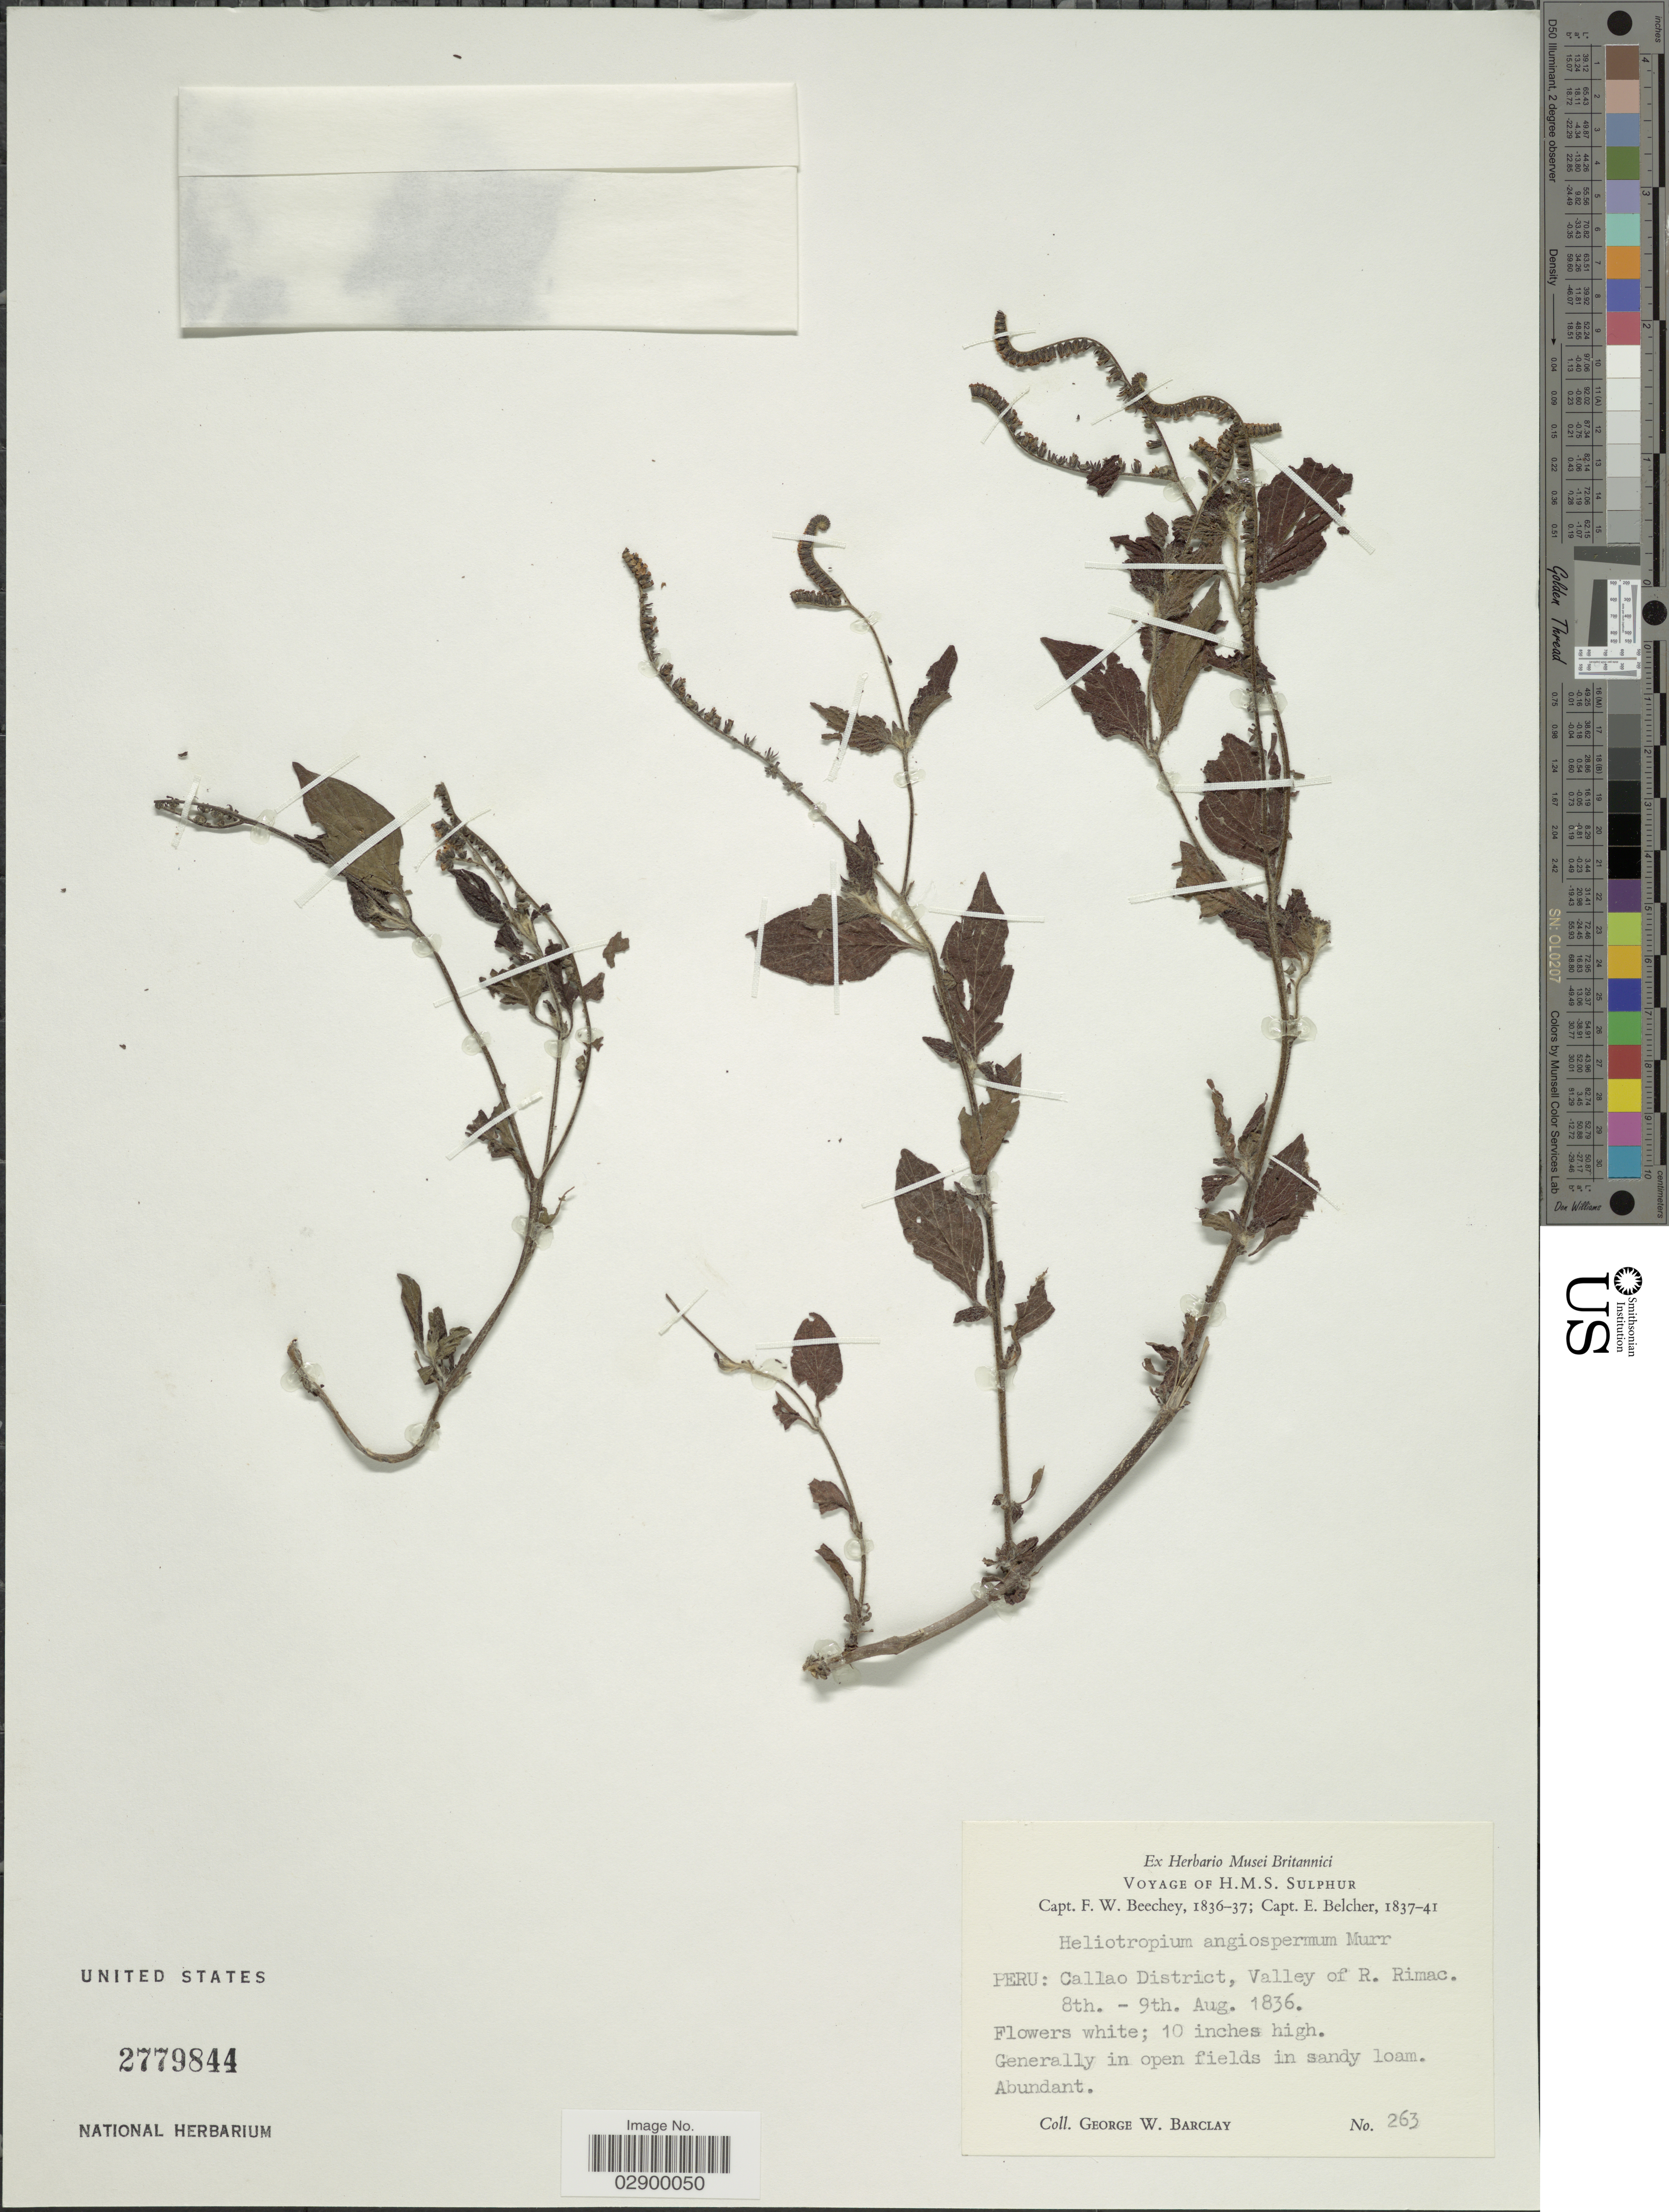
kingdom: Plantae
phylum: Tracheophyta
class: Magnoliopsida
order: Boraginales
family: Heliotropiaceae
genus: Heliotropium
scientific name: Heliotropium angiospermum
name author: Murray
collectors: G. W. Barclay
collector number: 263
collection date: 1836-08-08/1836-08-09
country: Peru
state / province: Callao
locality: Callao District, Valley of R. Rimac.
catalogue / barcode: US 2779844